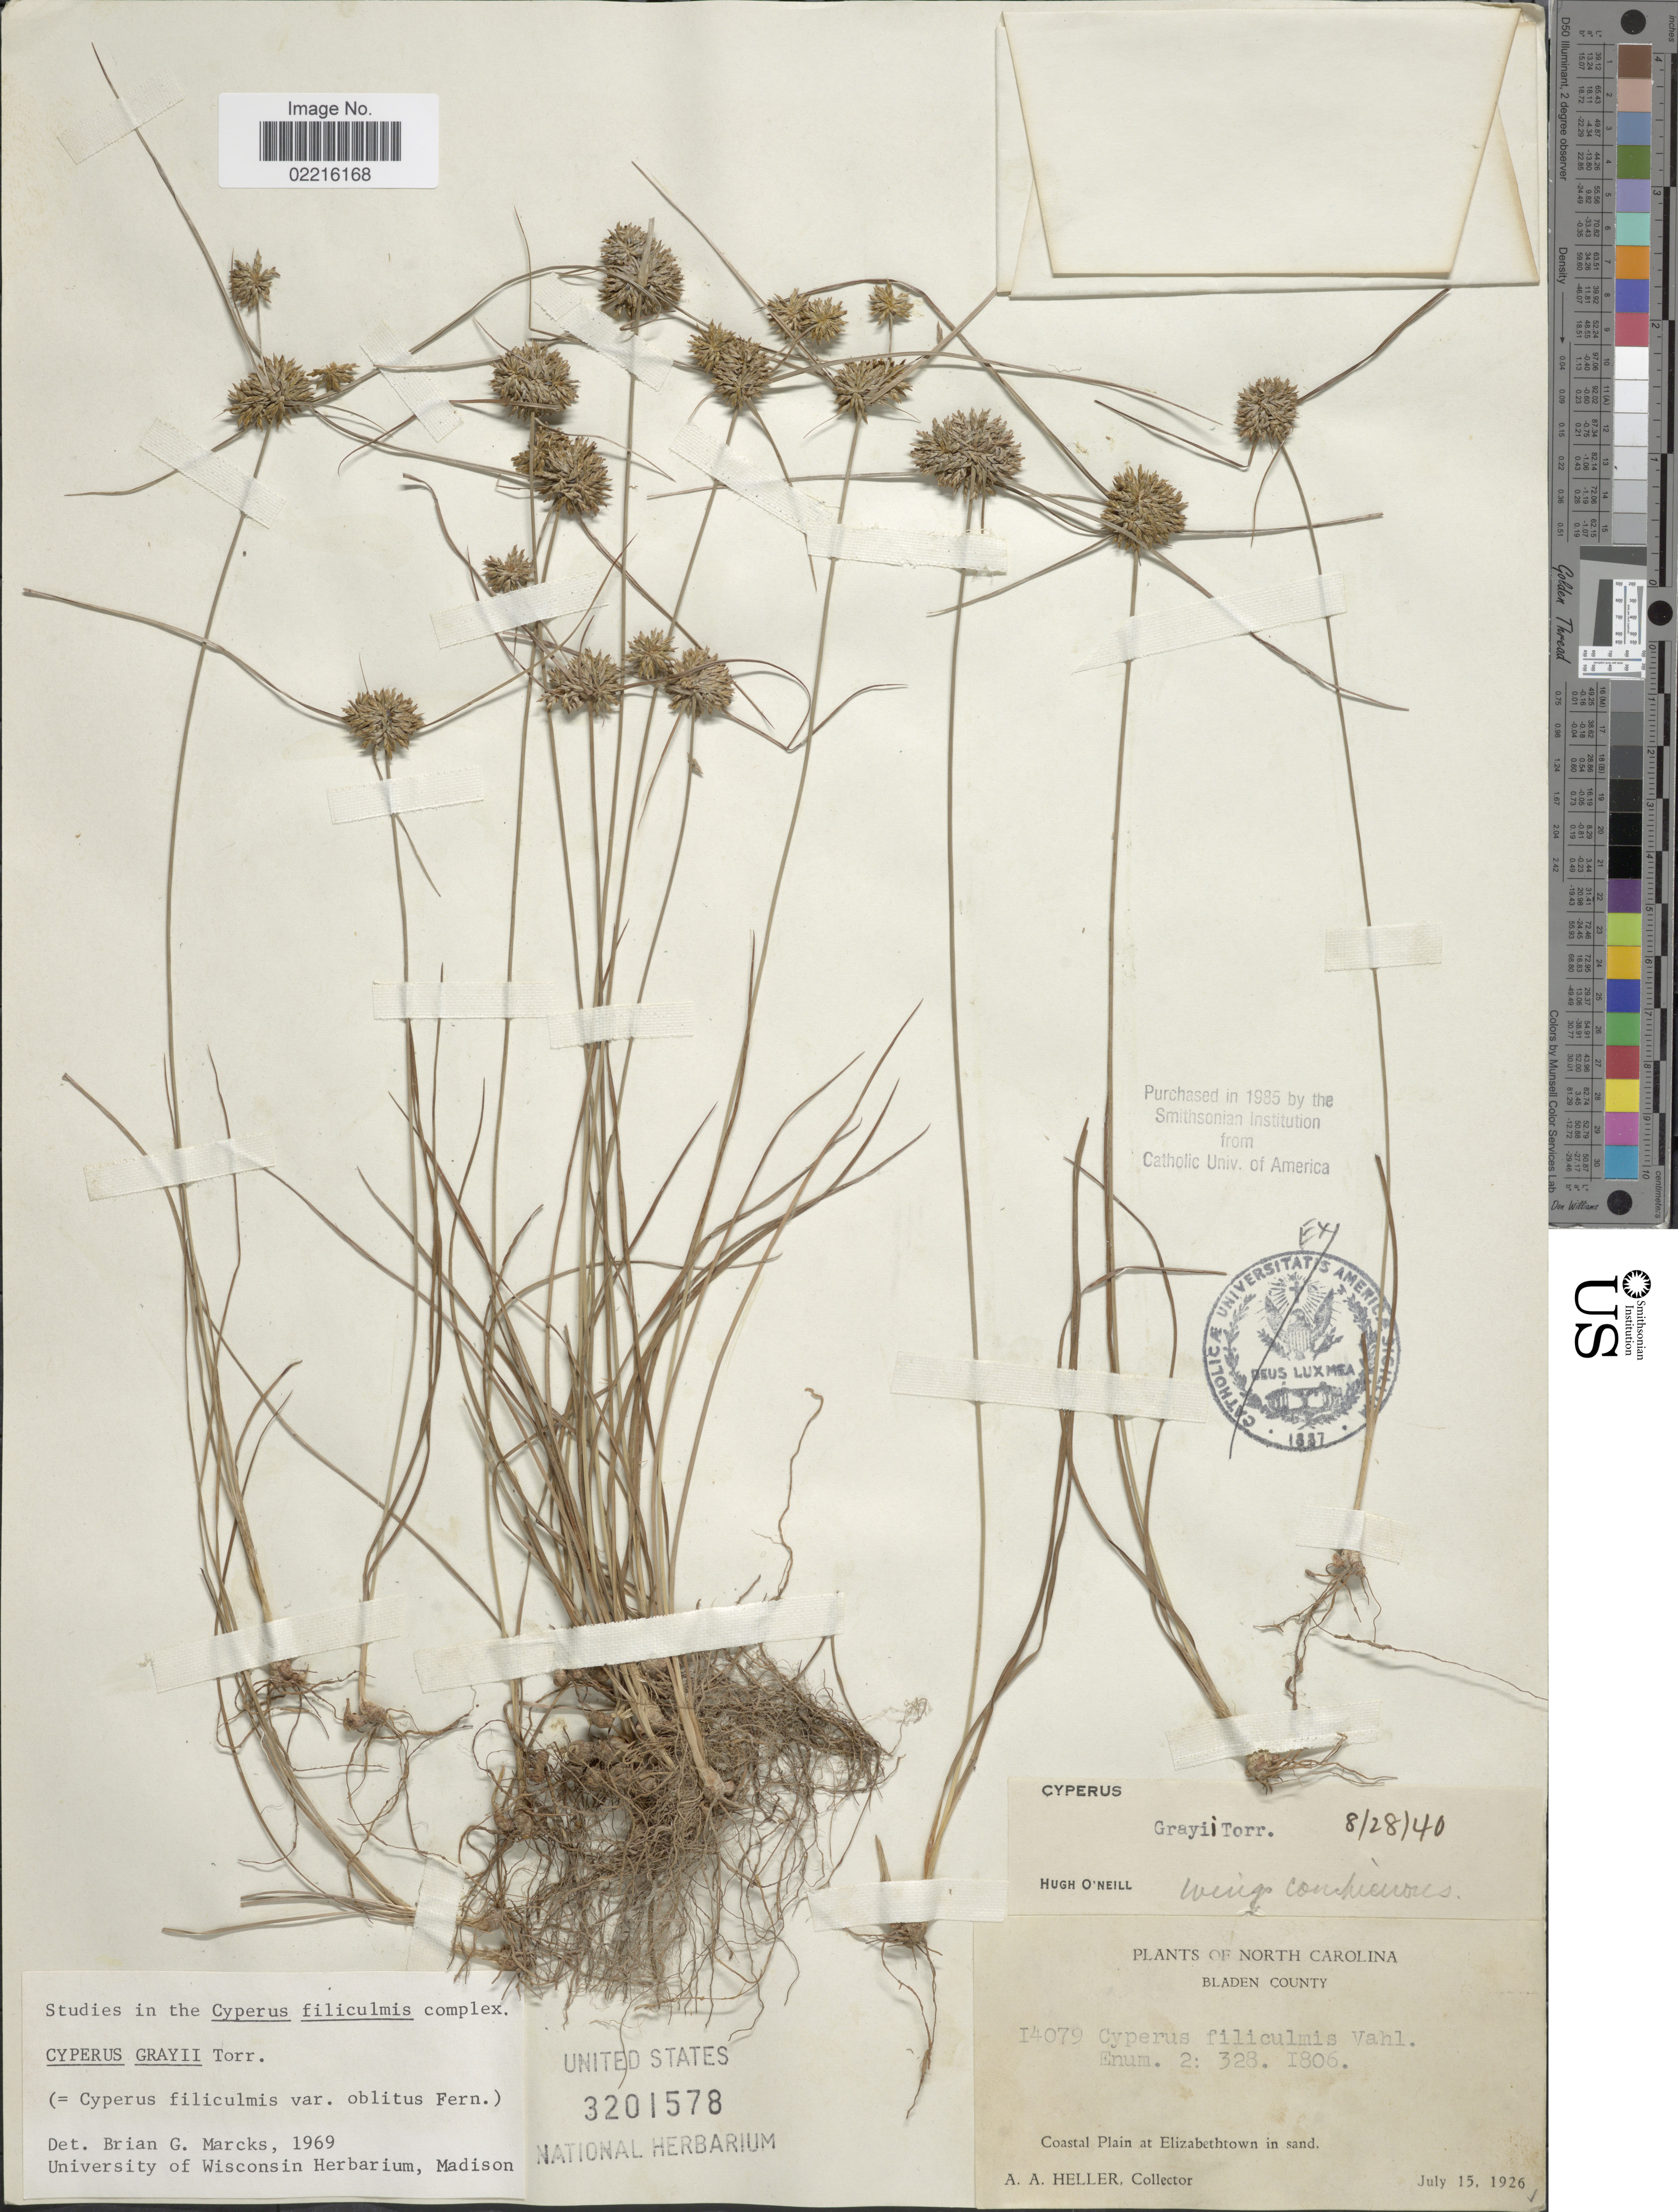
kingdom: Plantae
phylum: Tracheophyta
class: Liliopsida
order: Poales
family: Cyperaceae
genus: Cyperus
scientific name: Cyperus grayi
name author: Torr.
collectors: A. A. Heller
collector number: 14079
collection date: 1926-07-15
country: United States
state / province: North Carolina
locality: Bladen County, Coastal at Elizabethtown in sand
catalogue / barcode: US 3201578